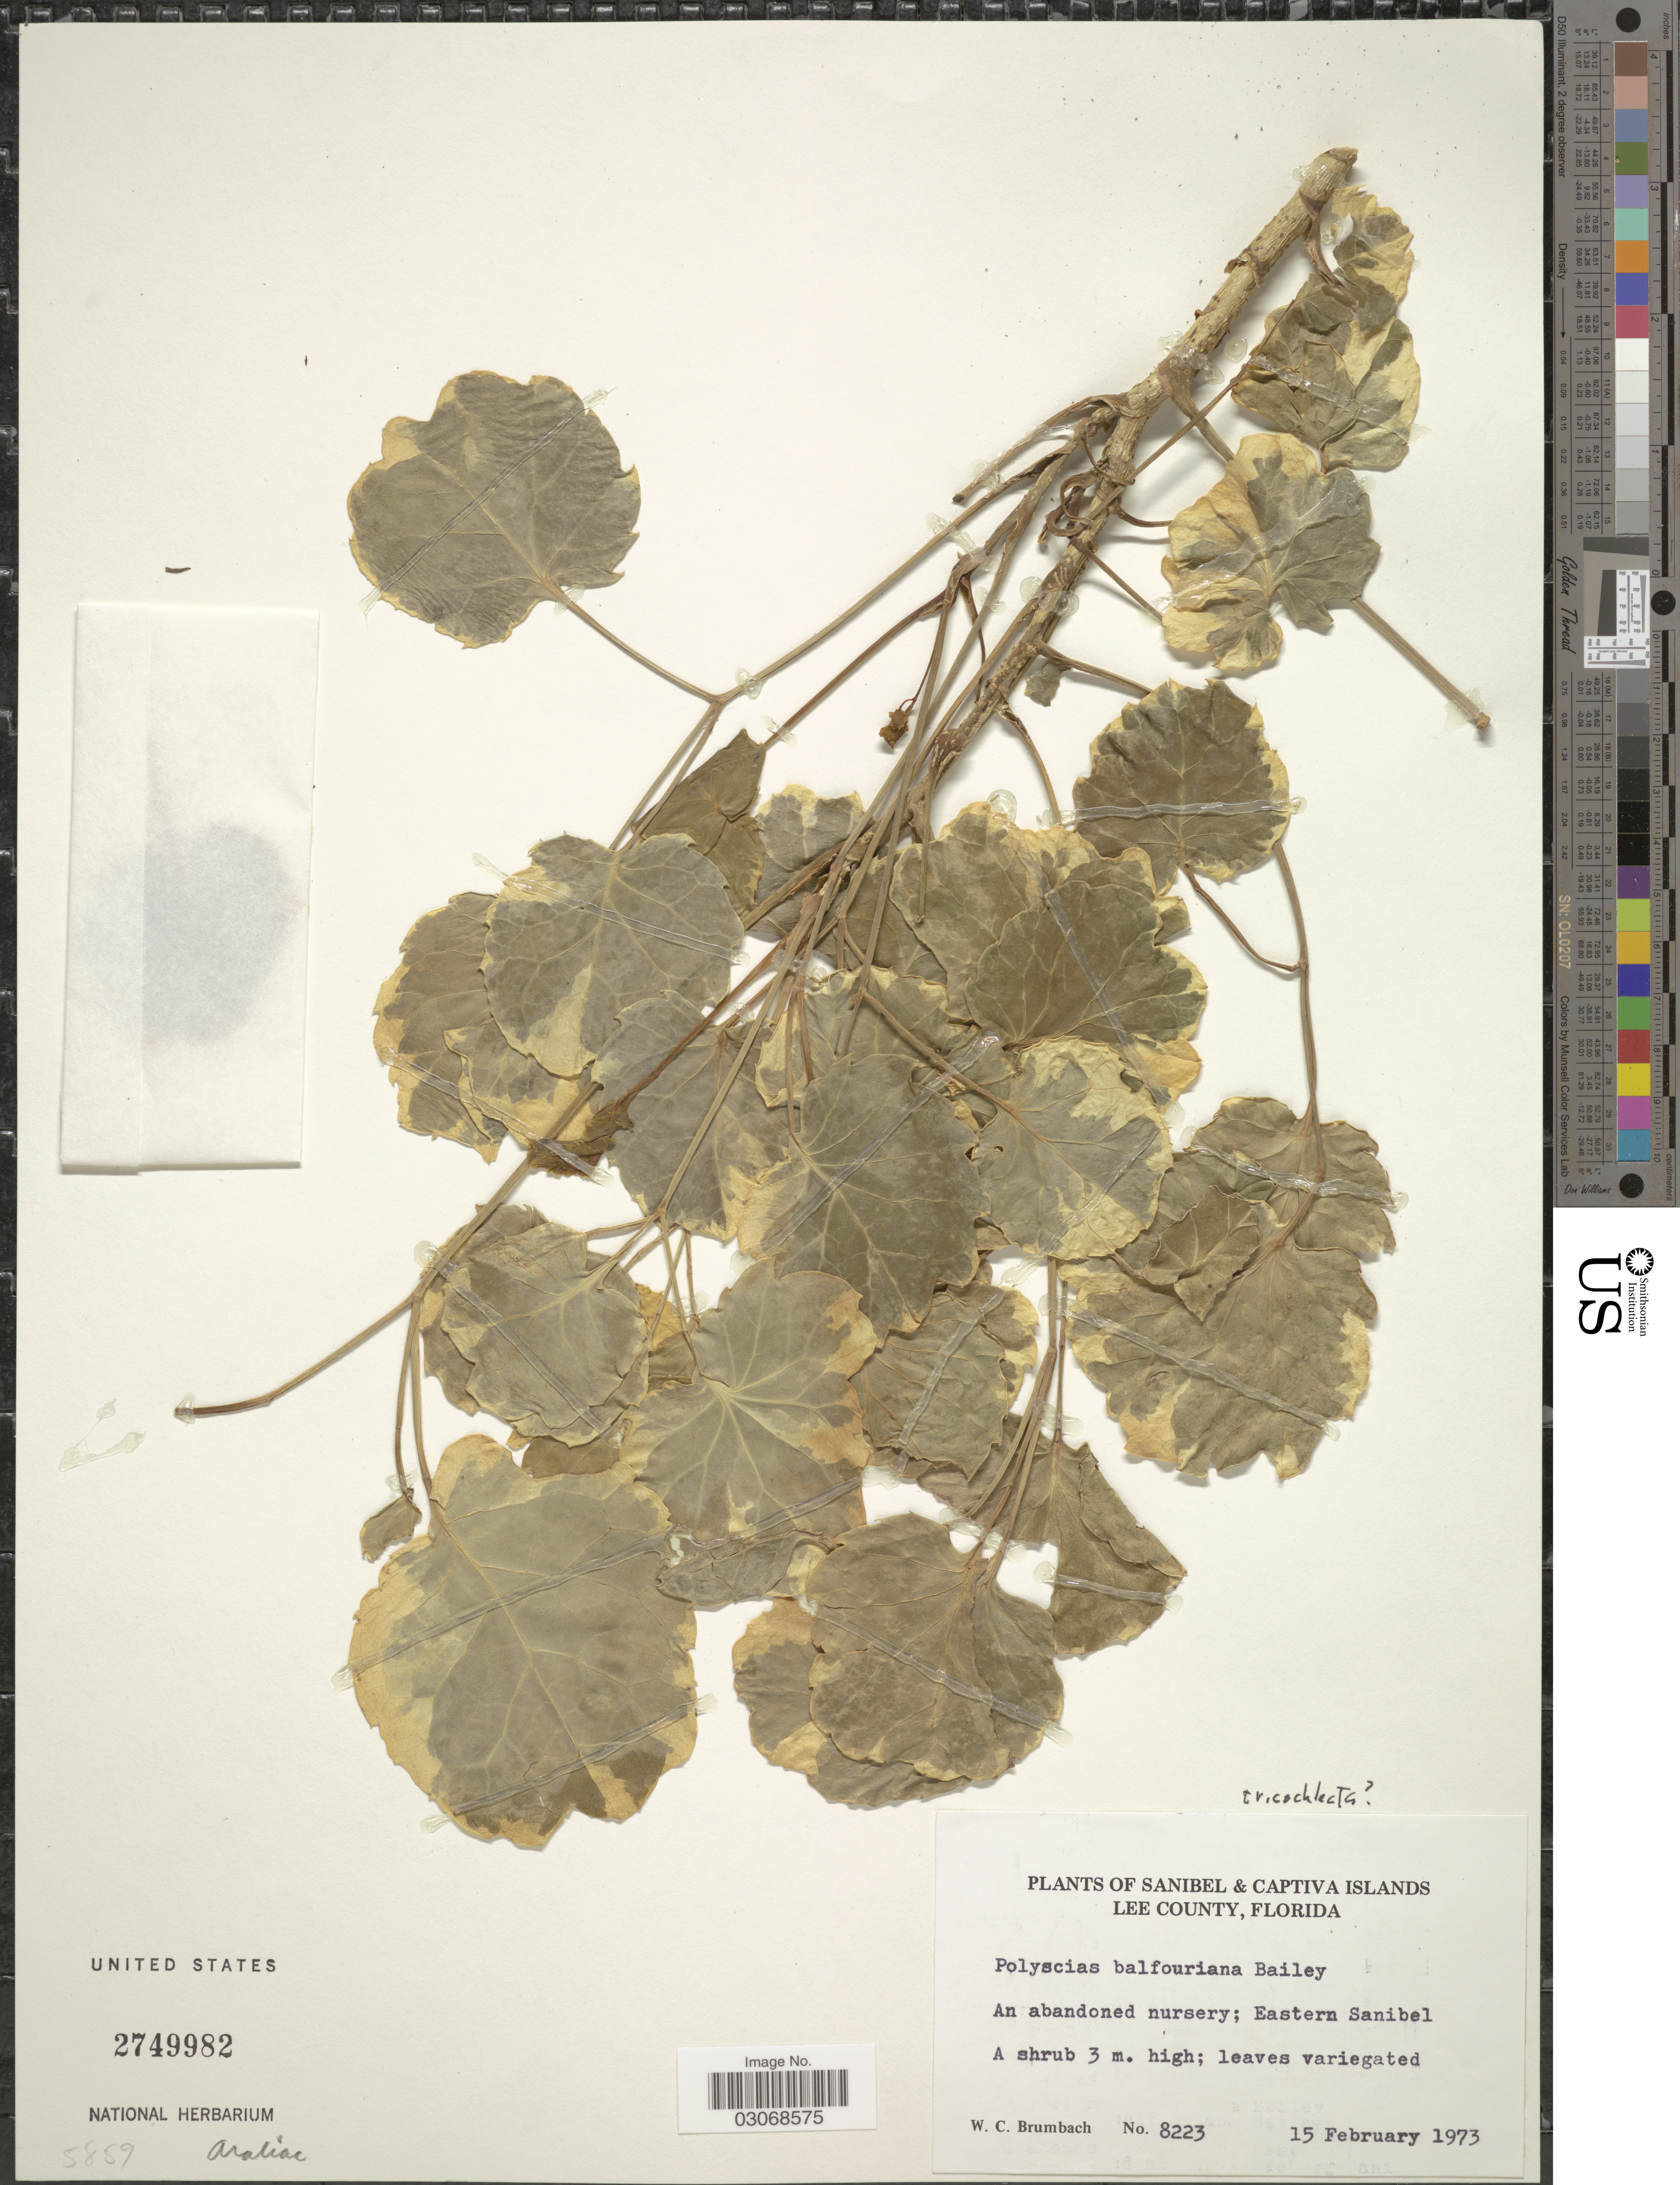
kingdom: Plantae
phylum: Tracheophyta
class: Magnoliopsida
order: Apiales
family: Araliaceae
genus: Polyscias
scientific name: Polyscias balfouriana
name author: (André) L.H. Bailey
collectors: W. C. Brumbach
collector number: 8223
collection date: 1973-02-15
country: United States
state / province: Florida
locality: Sanibel & Captiva Islands, Lee County, Eastern Sanibel.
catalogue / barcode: US 2749982